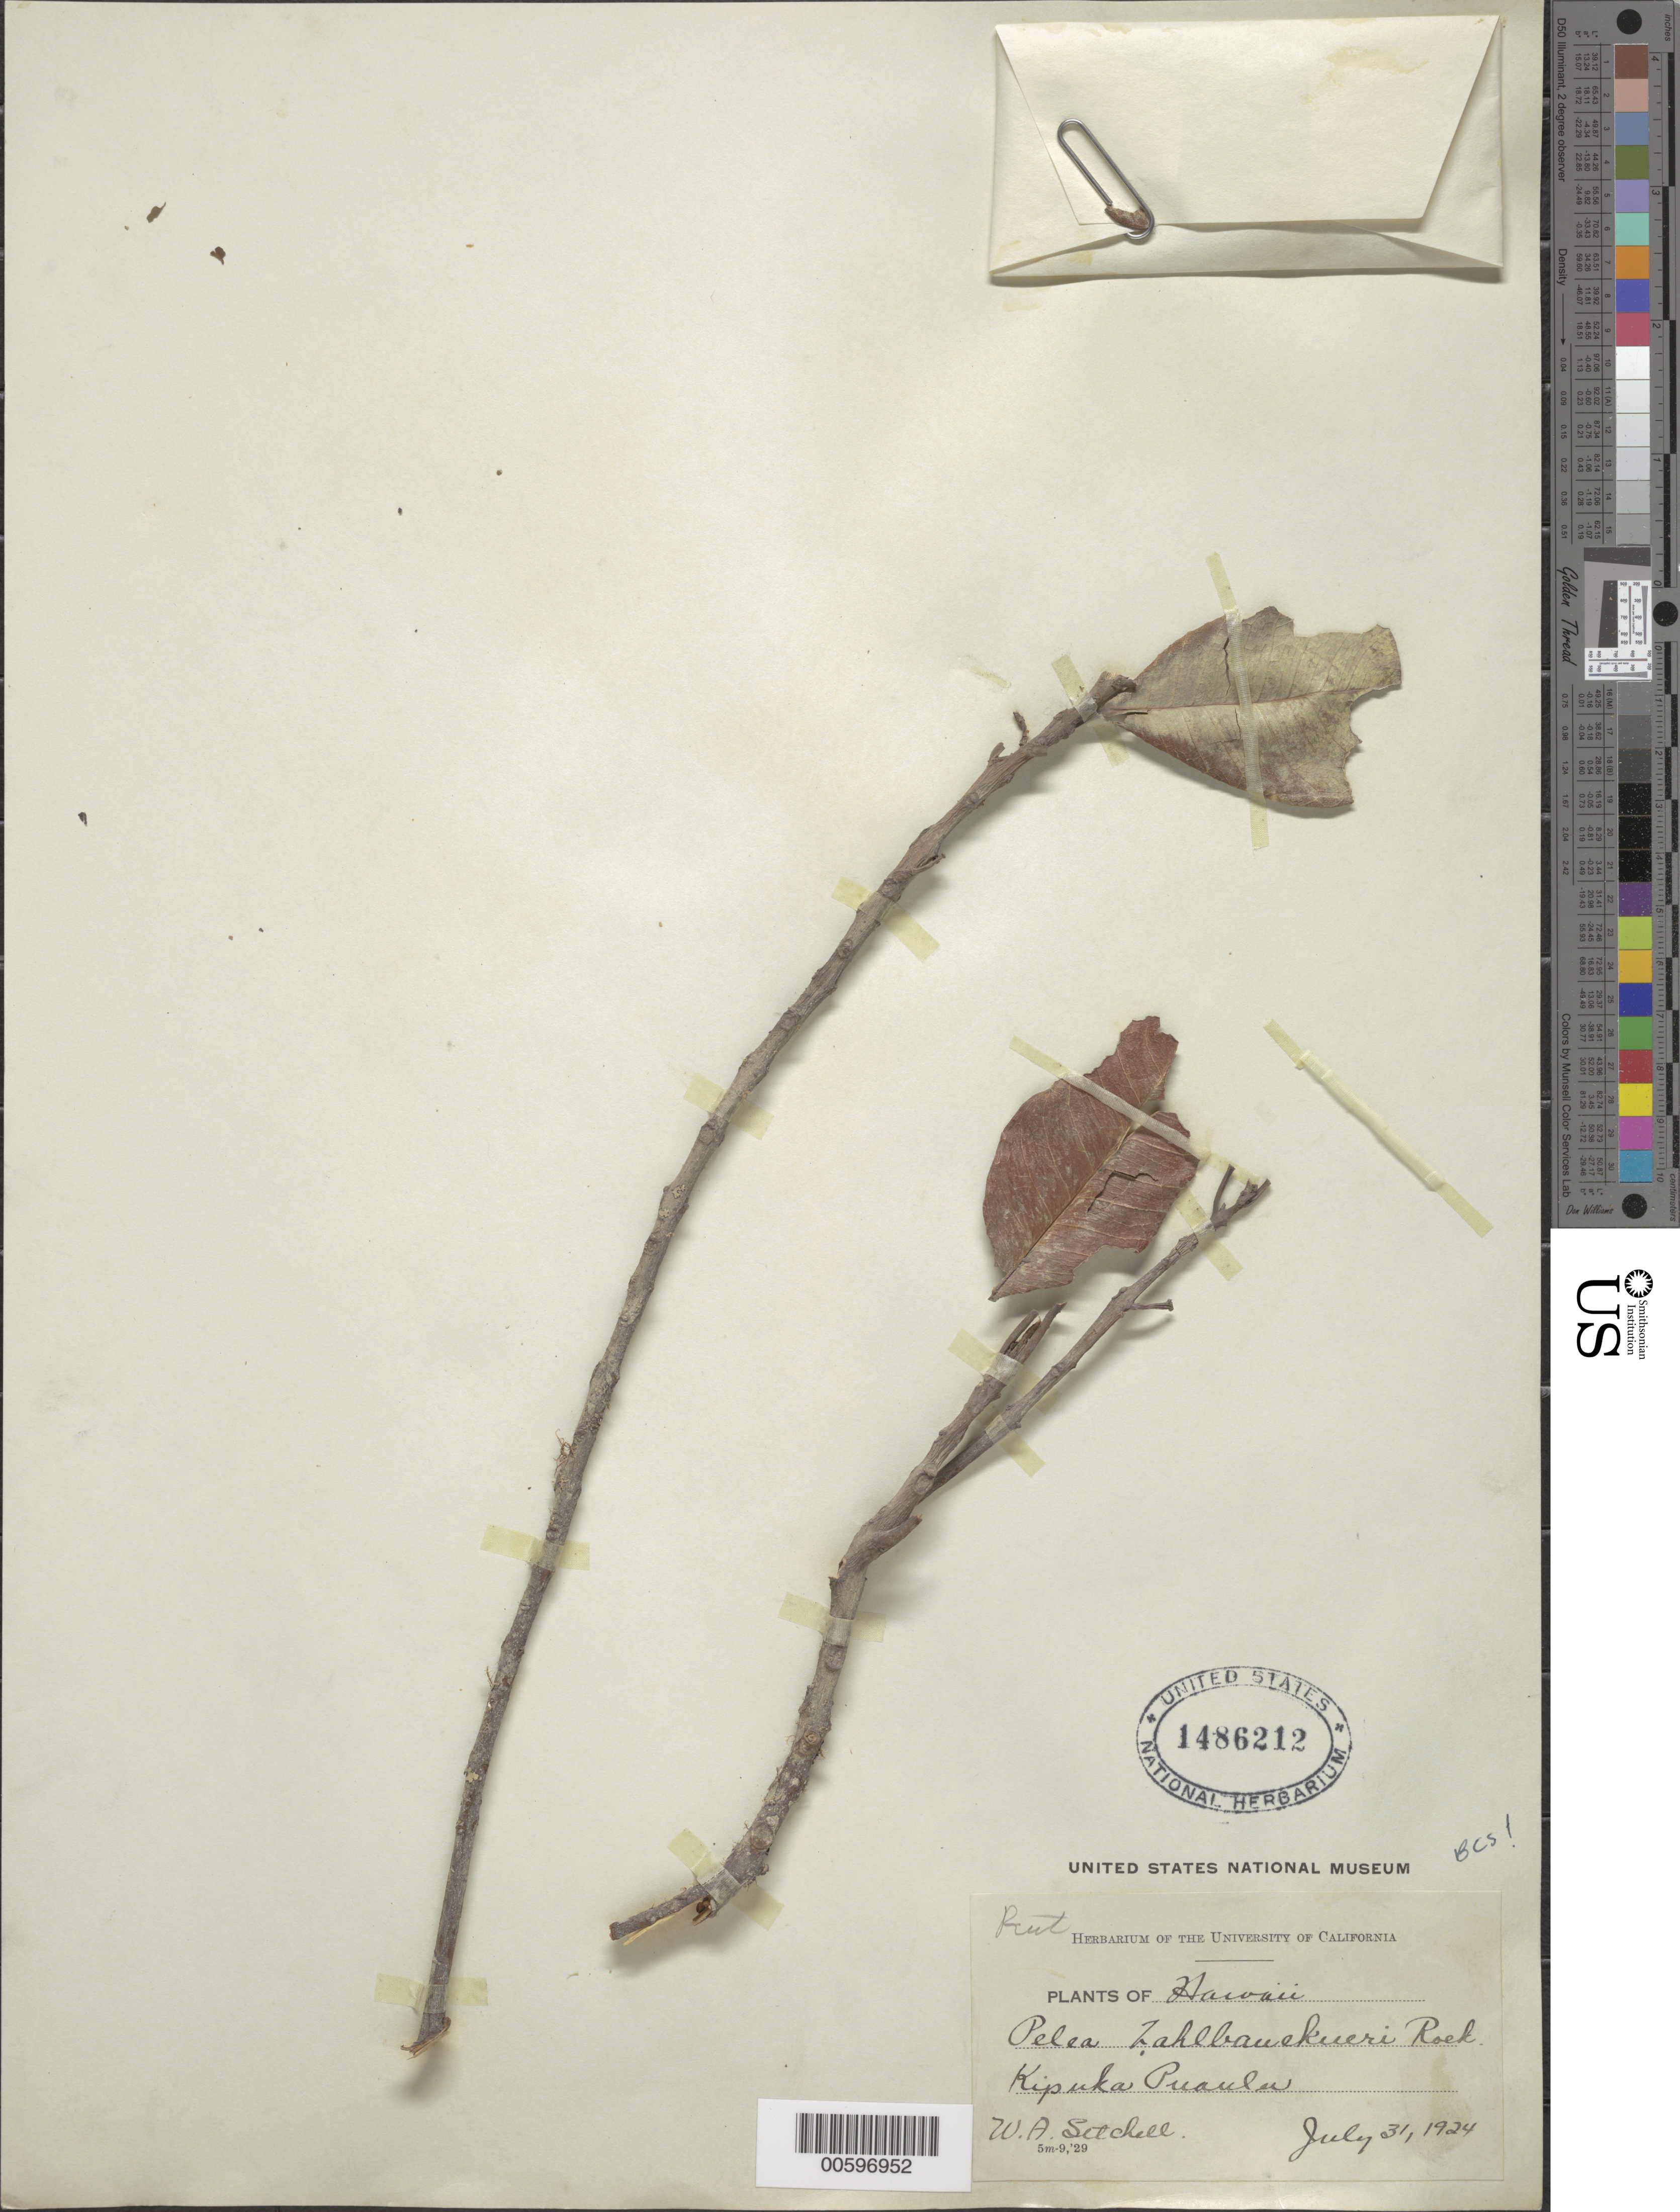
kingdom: Plantae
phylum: Tracheophyta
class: Magnoliopsida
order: Sapindales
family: Rutaceae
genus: Melicope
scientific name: Melicope wawraeana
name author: (H. Lév.) T.G. Hartley & B.C. Stone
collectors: W. Setchell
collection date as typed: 31 Jul 1924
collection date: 1924-07-31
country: United States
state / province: Hawaii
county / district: Hawaii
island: Hawaii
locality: Kipuka Puaulu.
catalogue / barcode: US 1486212